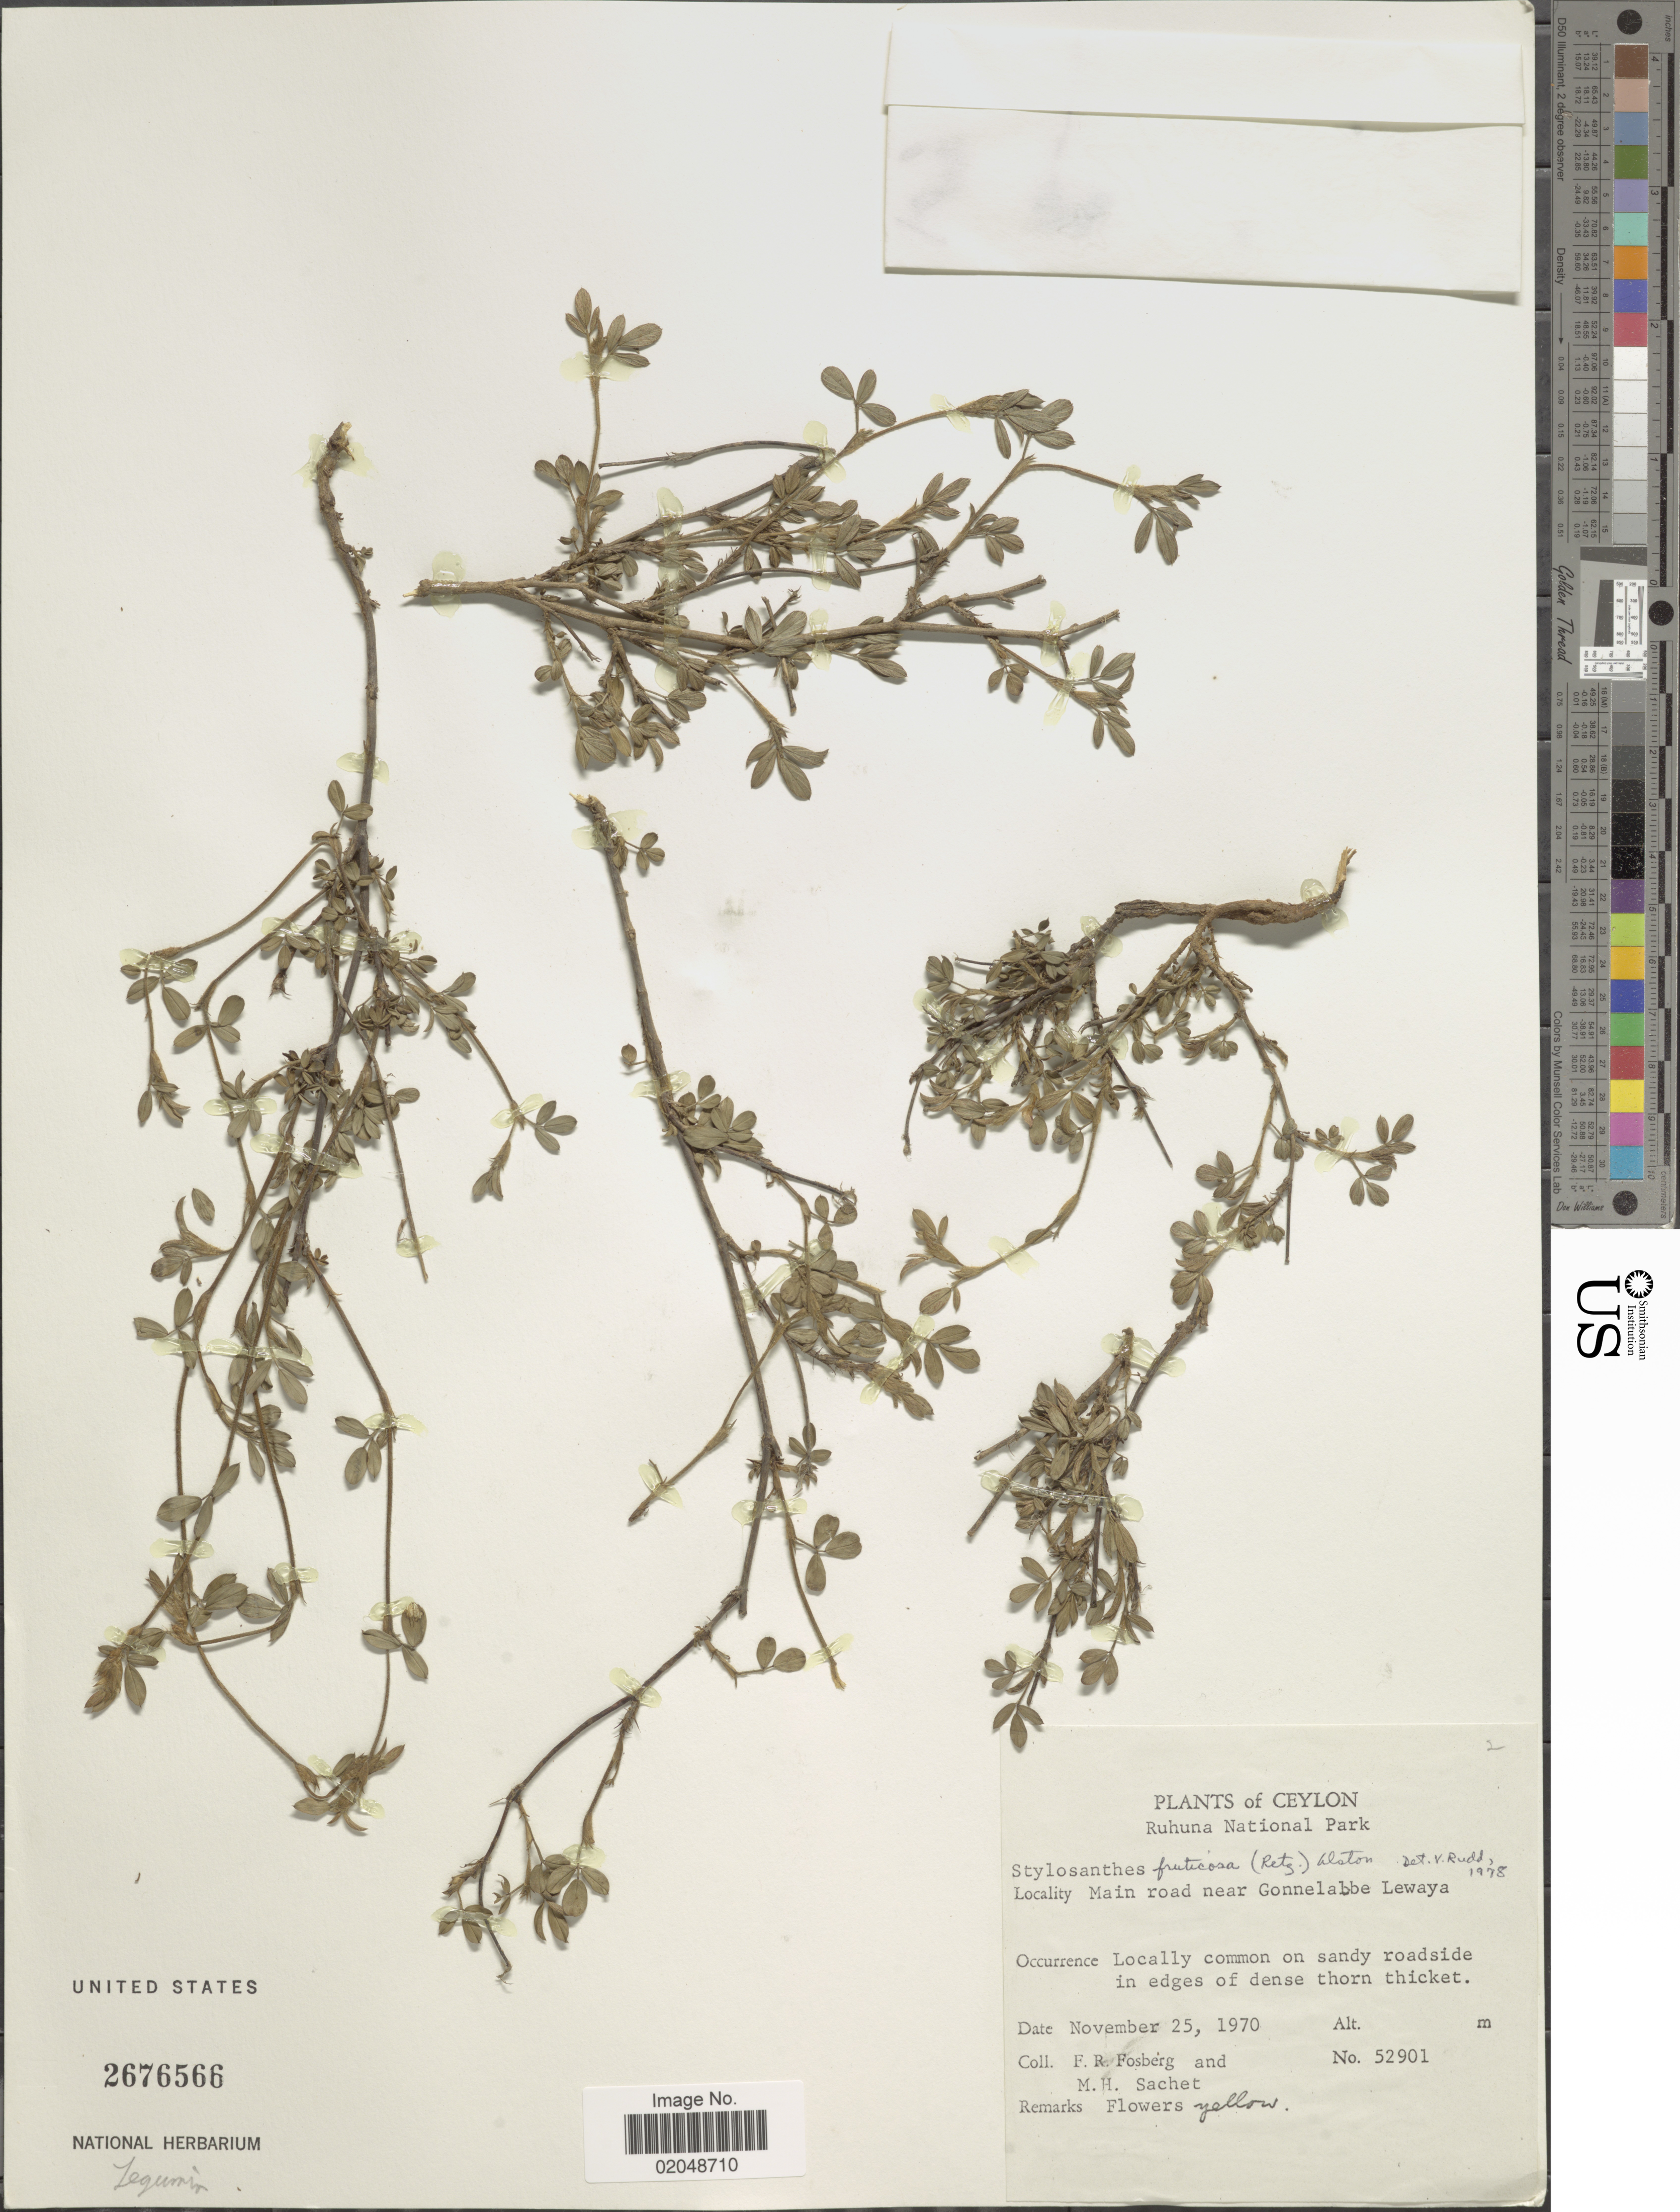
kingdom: Plantae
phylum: Tracheophyta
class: Magnoliopsida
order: Fabales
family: Fabaceae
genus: Stylosanthes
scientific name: Stylosanthes fruticosa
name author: (Retz.) Alston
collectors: F. R. Fosberg & M.-H. Sachet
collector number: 52901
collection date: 1970-11-25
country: Sri Lanka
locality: Ceylon, Ruhuna National Park, Main road near Gonnelabbe Lewaya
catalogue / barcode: US 2676566